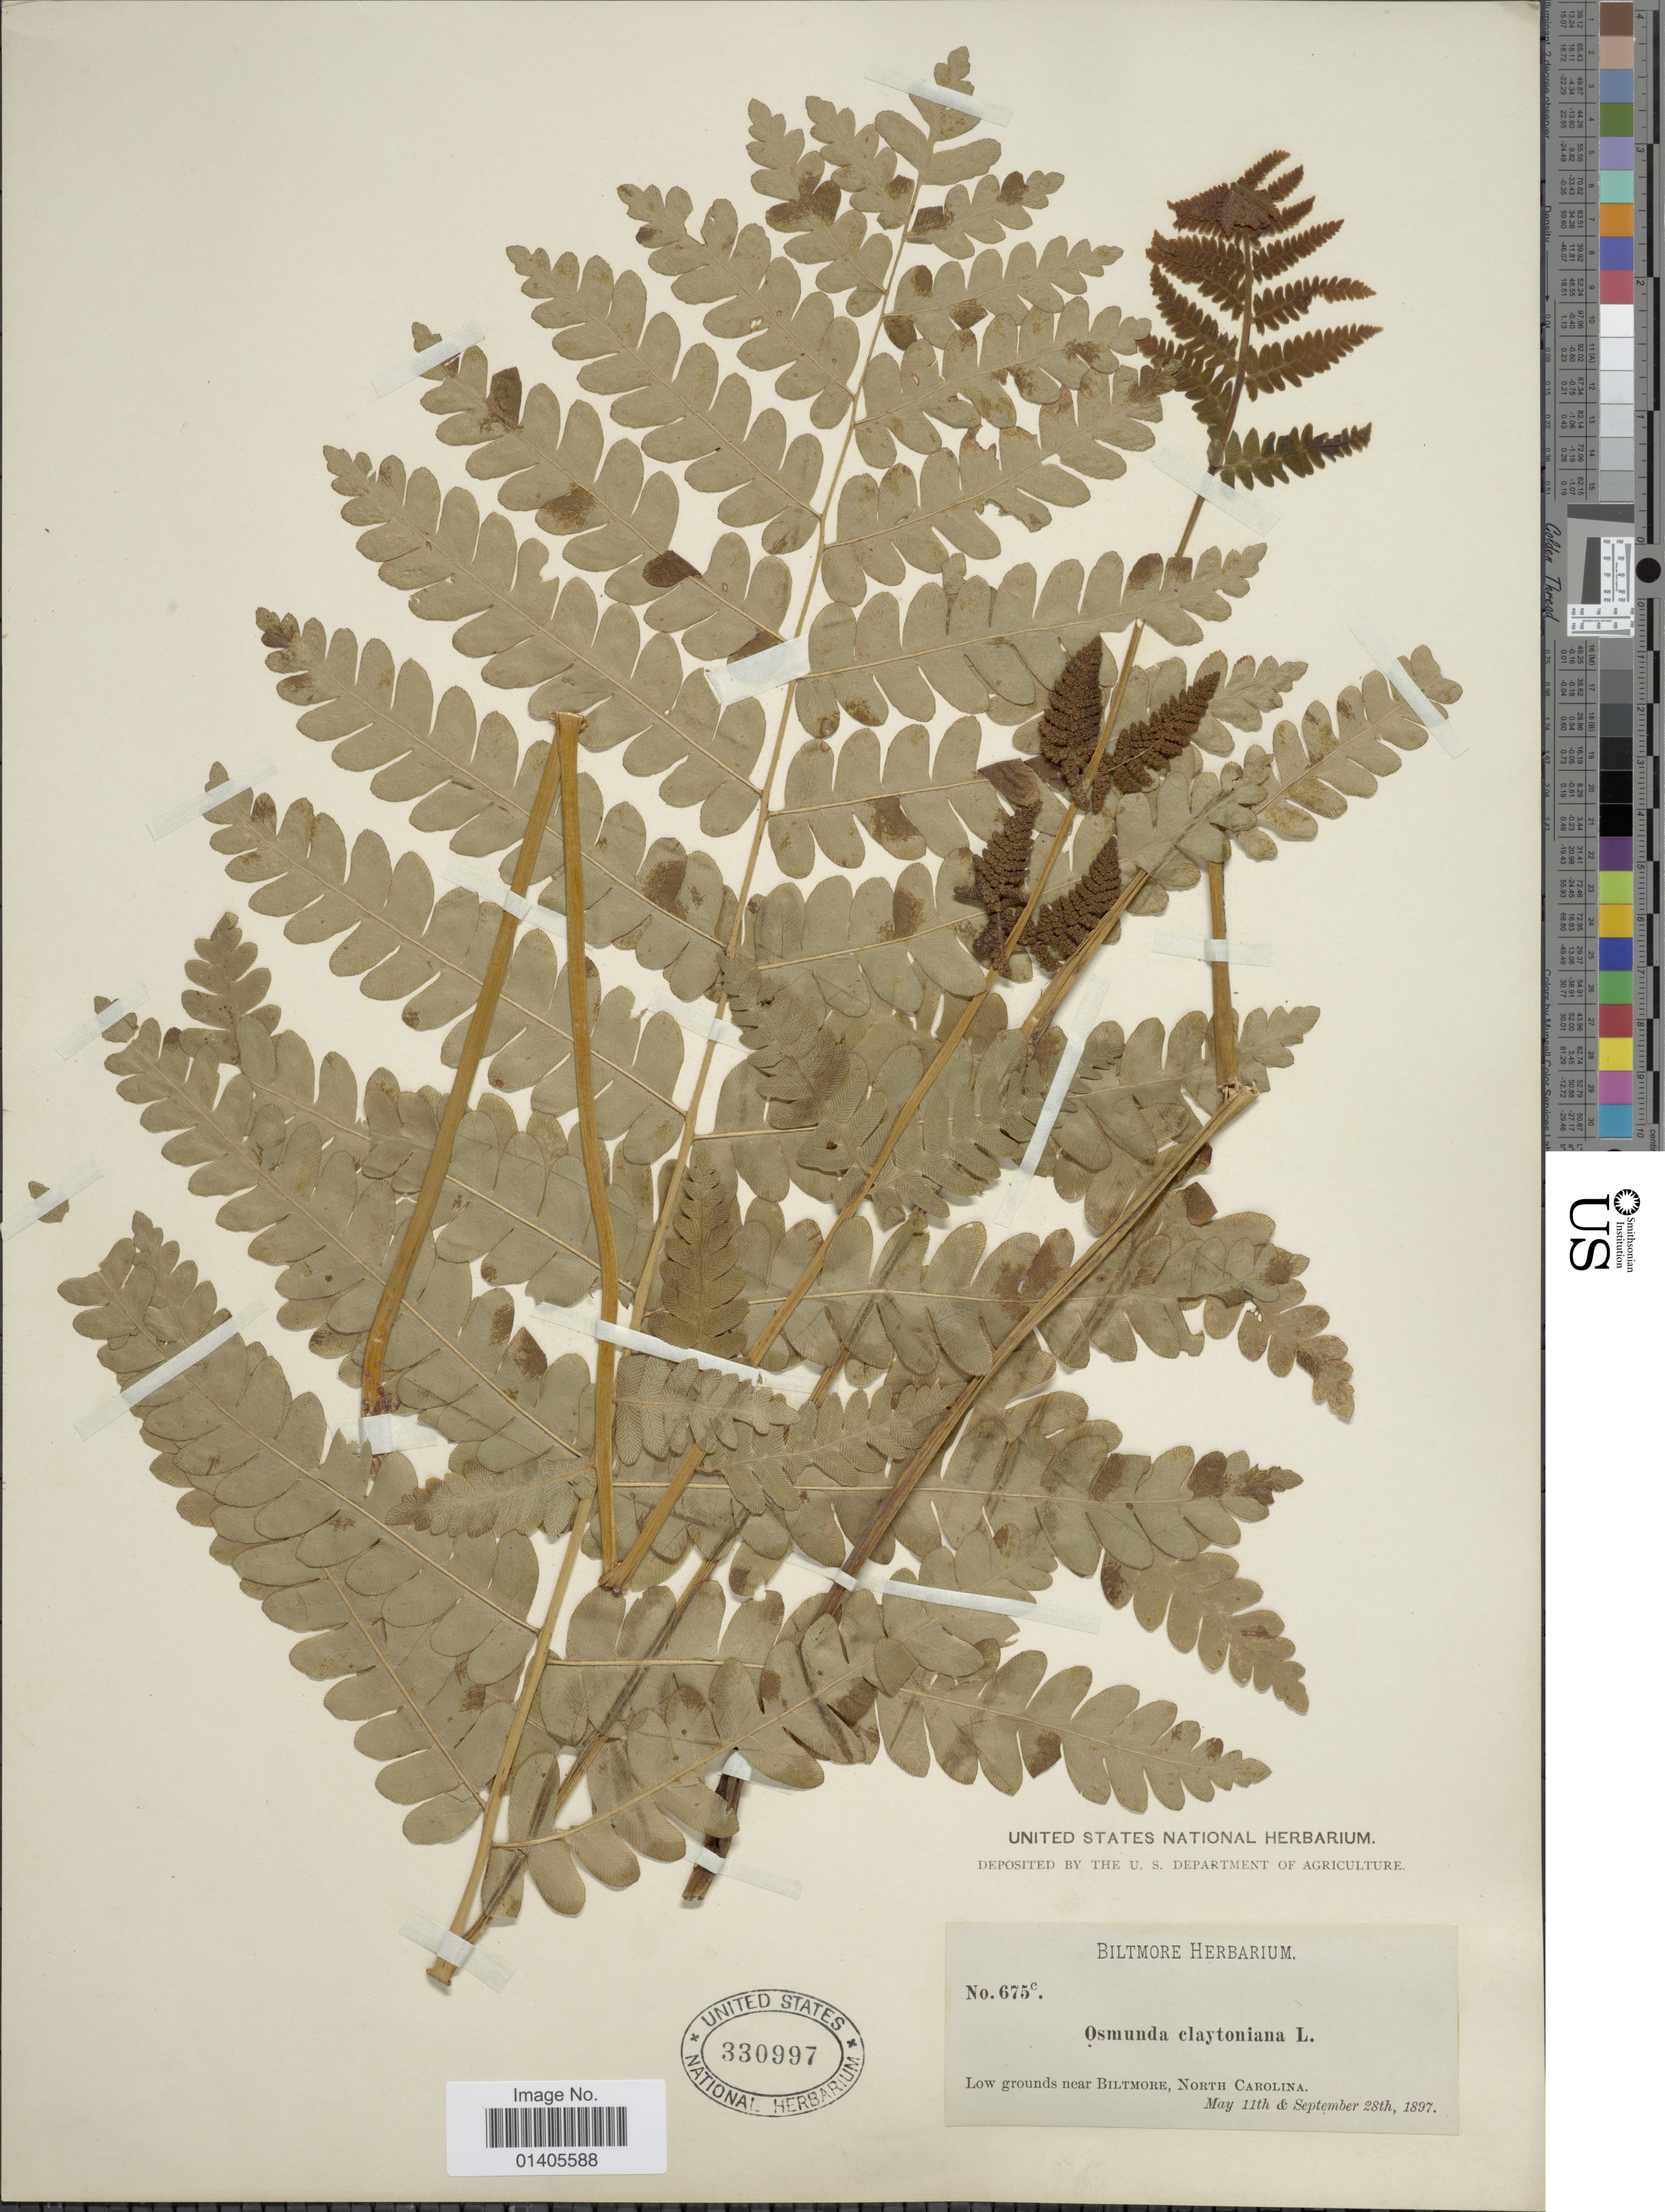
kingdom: Plantae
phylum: Tracheophyta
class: Polypodiopsida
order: Osmundales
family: Osmundaceae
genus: Osmunda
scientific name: Osmunda claytoniana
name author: (L.) Tagawa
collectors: ex herb. Biltmore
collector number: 675c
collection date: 1897-05-11/1897-09-28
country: United States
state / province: North Carolina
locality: Low grounds near Biltmore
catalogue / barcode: US 330997